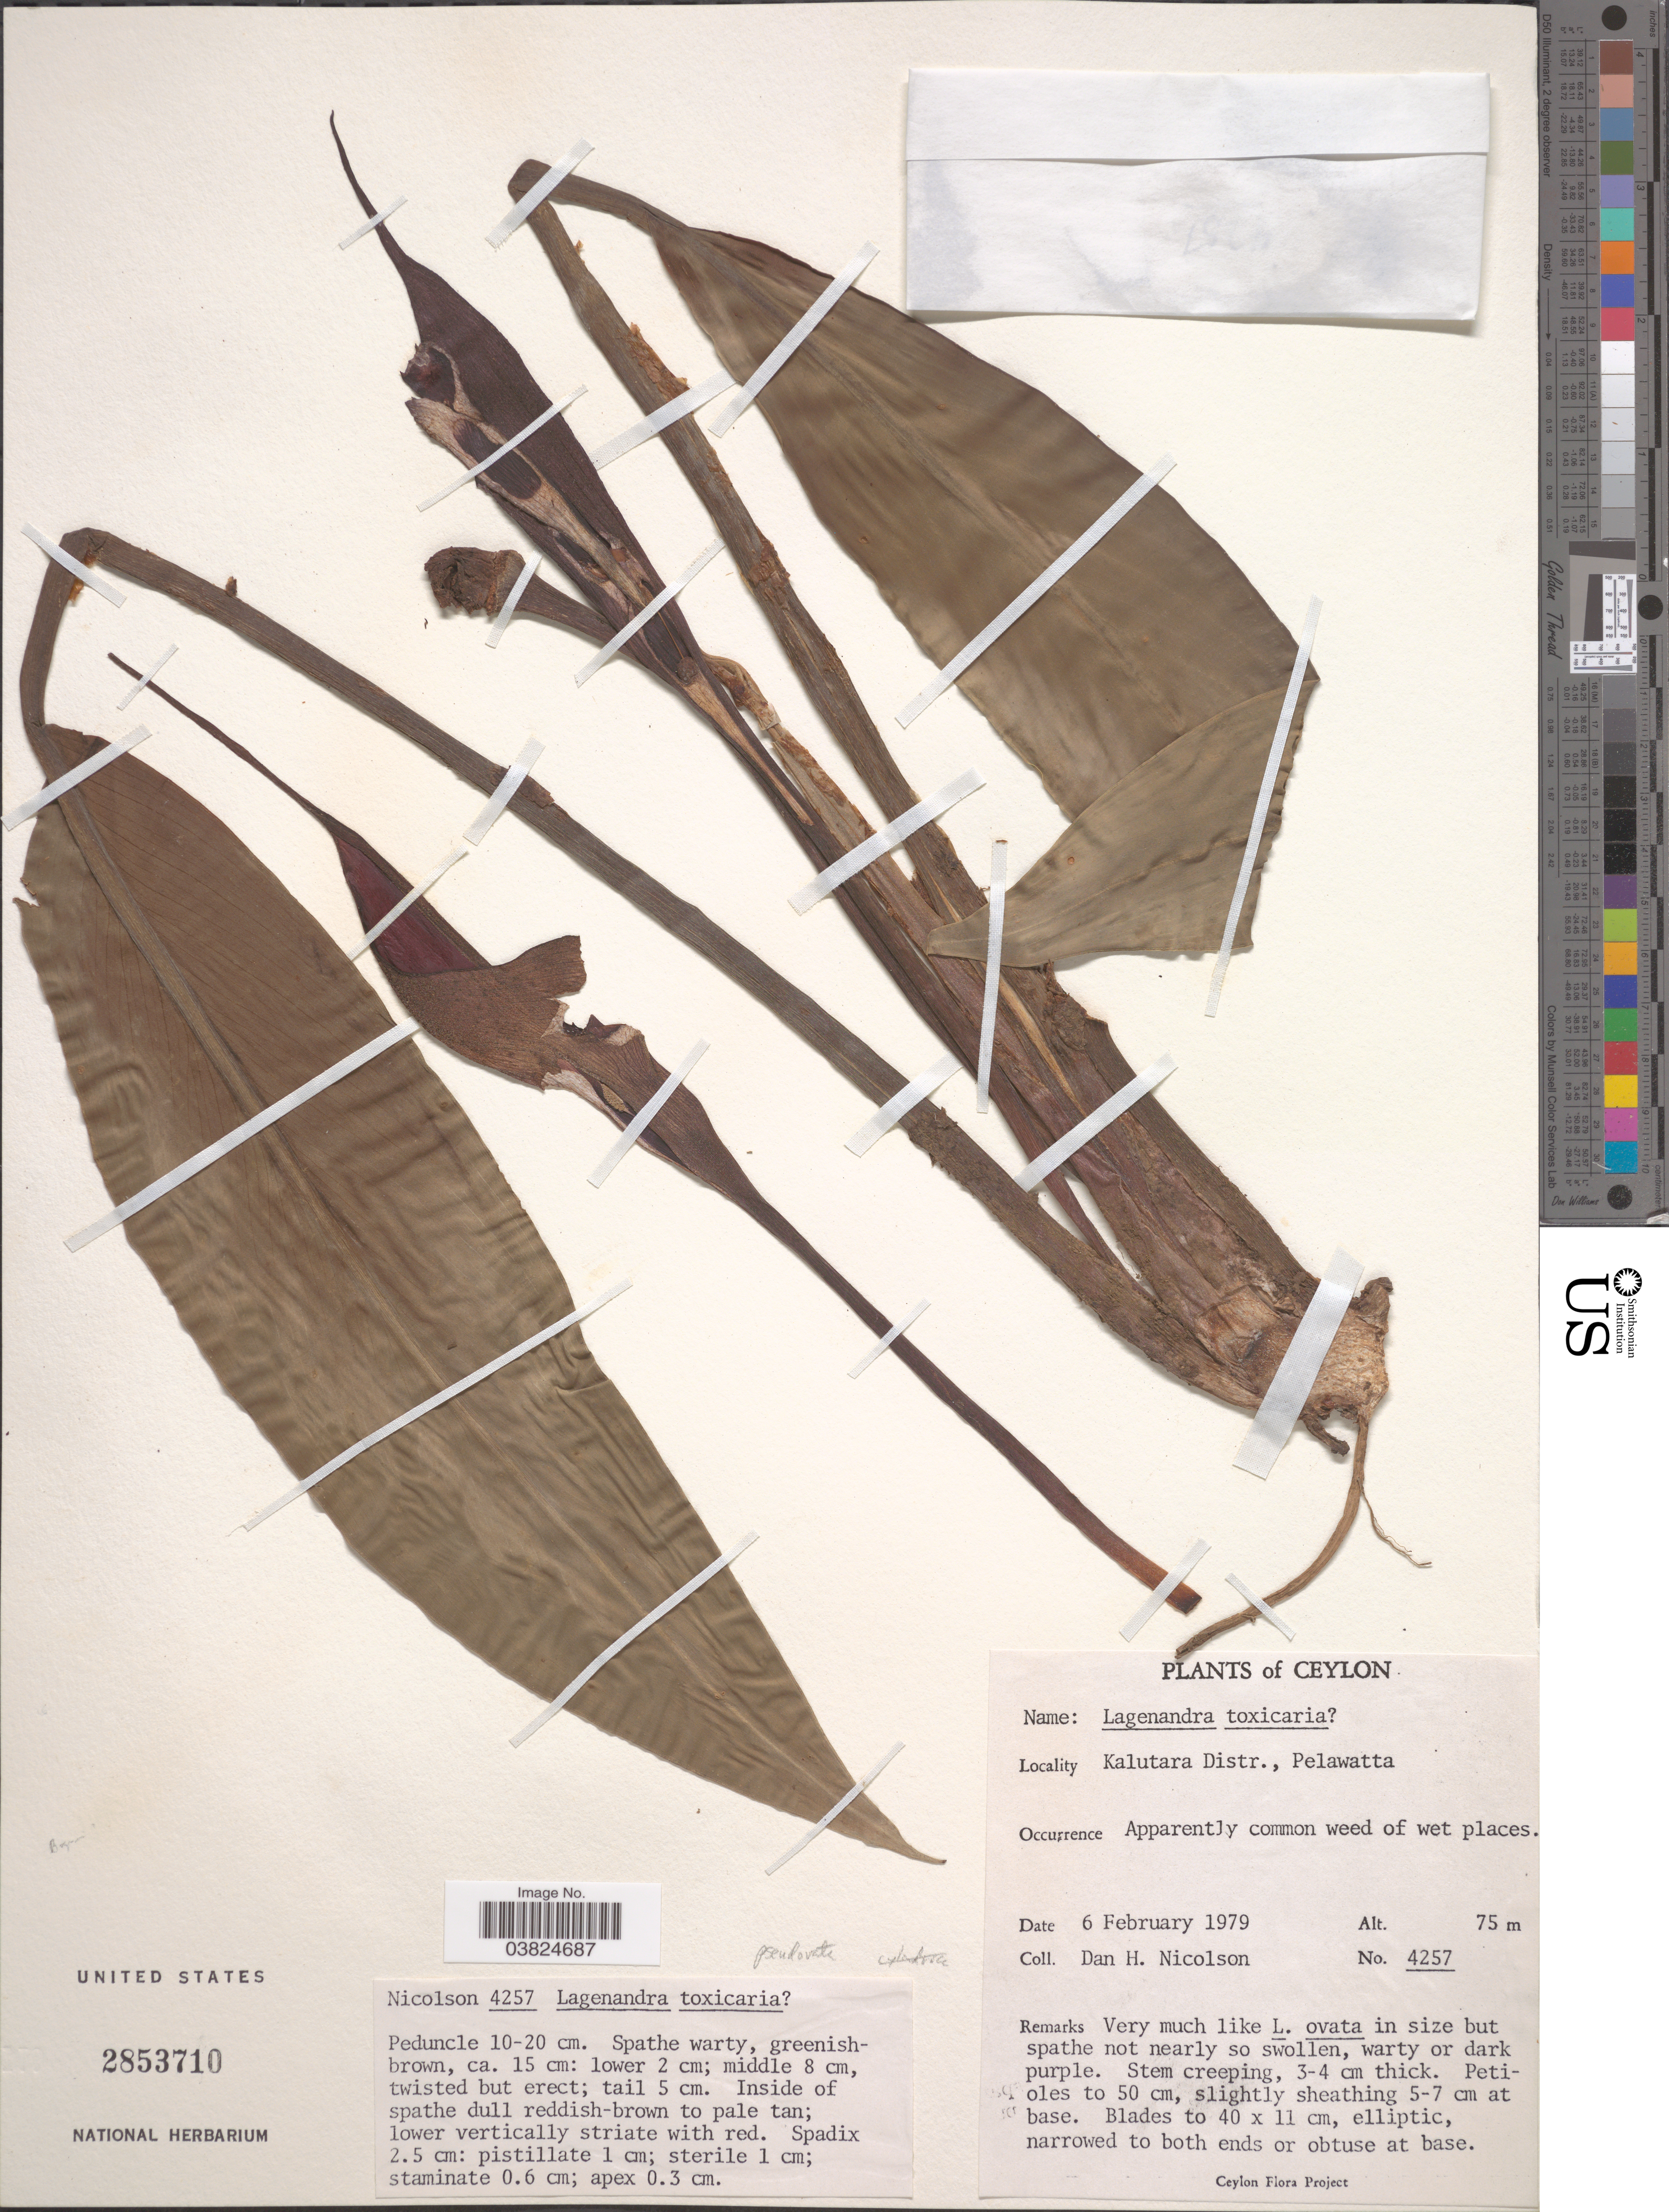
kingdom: Plantae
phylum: Tracheophyta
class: Liliopsida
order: Alismatales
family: Araceae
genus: Lagenandra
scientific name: Lagenandra praetermissa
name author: de Wit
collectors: D. H. Nicolson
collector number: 4257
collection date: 1979-02-06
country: Sri Lanka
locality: Ceylon. Kalutara Distr., Pelawatta.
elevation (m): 75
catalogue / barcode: US 2853710